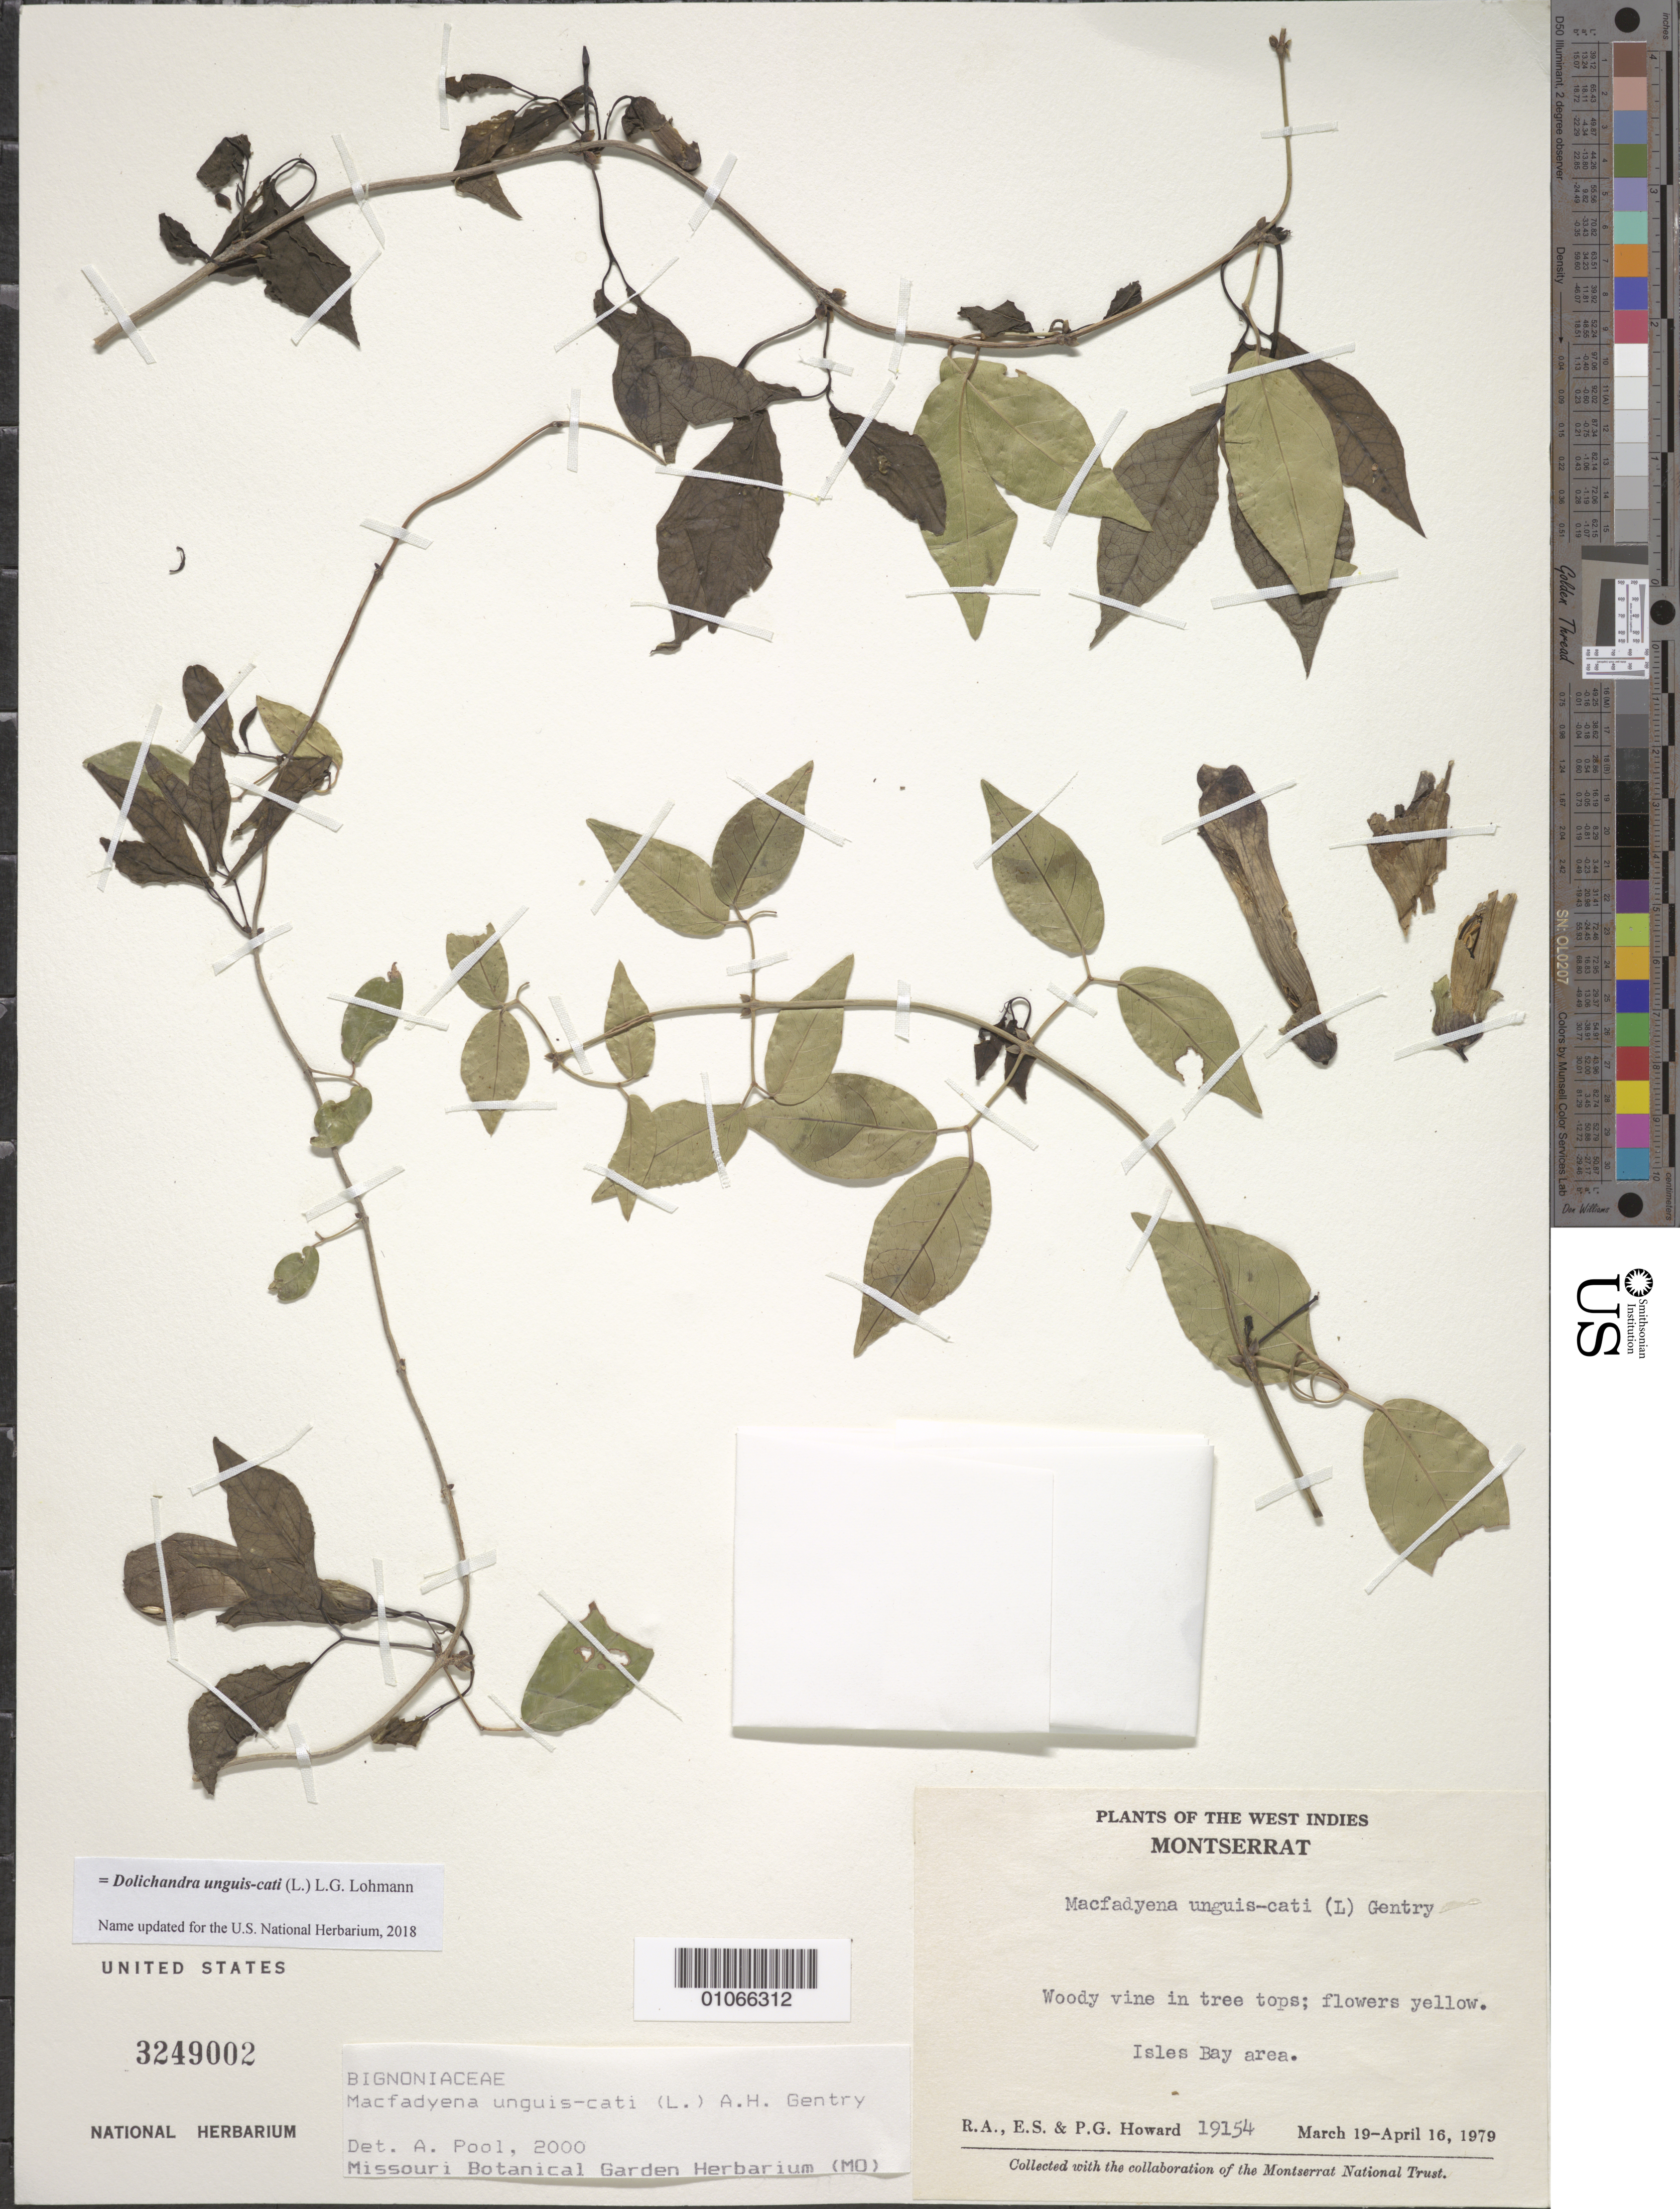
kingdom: Plantae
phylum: Tracheophyta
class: Magnoliopsida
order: Lamiales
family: Bignoniaceae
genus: Dolichandra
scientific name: Dolichandra unguis-cati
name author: (L.) L.G. Lohmann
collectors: R. A. Howard, E. S. Howard & P. Howard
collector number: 19154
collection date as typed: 10 Mar 1979 to 16 Apr 1979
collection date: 1979-03-10/1979-04-16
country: Montserrat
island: Montserrat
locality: Isles Bay area.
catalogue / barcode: US 3249002